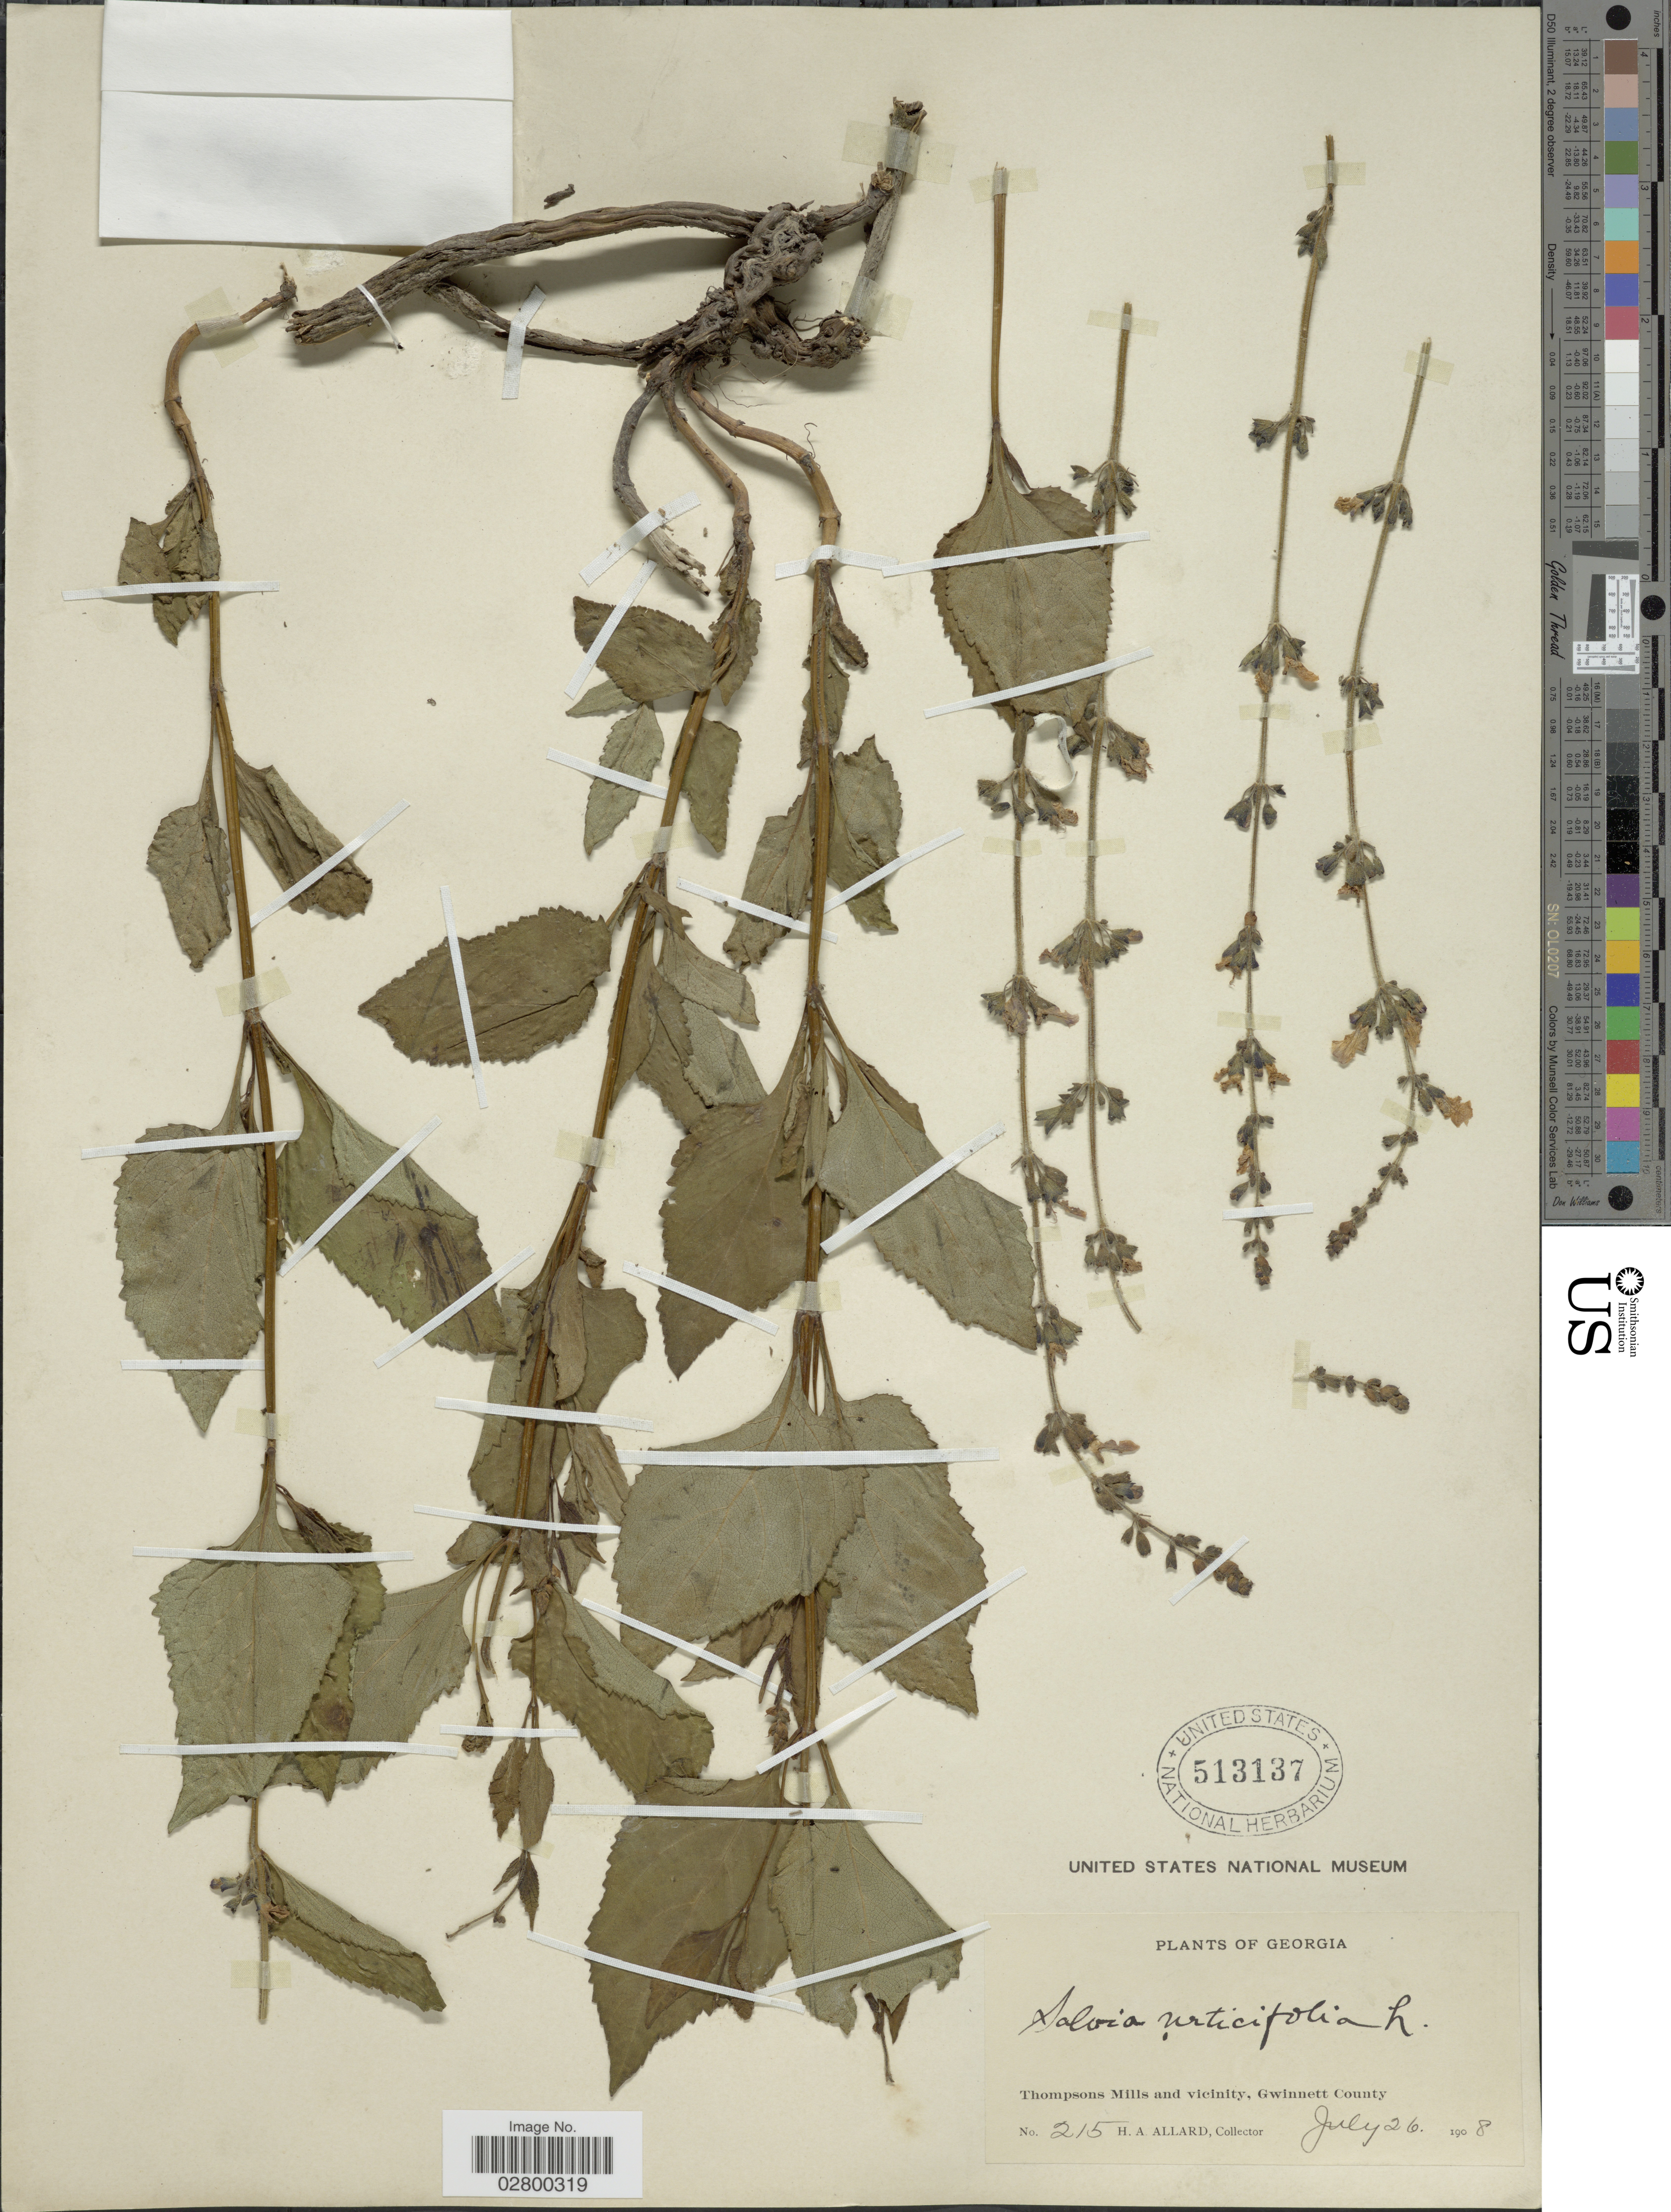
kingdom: Plantae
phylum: Tracheophyta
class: Magnoliopsida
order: Lamiales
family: Lamiaceae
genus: Salvia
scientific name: Salvia urticifolia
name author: L.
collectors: H. A. Allard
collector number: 215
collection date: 1908-07-26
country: United States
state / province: Georgia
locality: Thompsons Mills and vicinity, Gwinnett County.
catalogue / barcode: US 513137